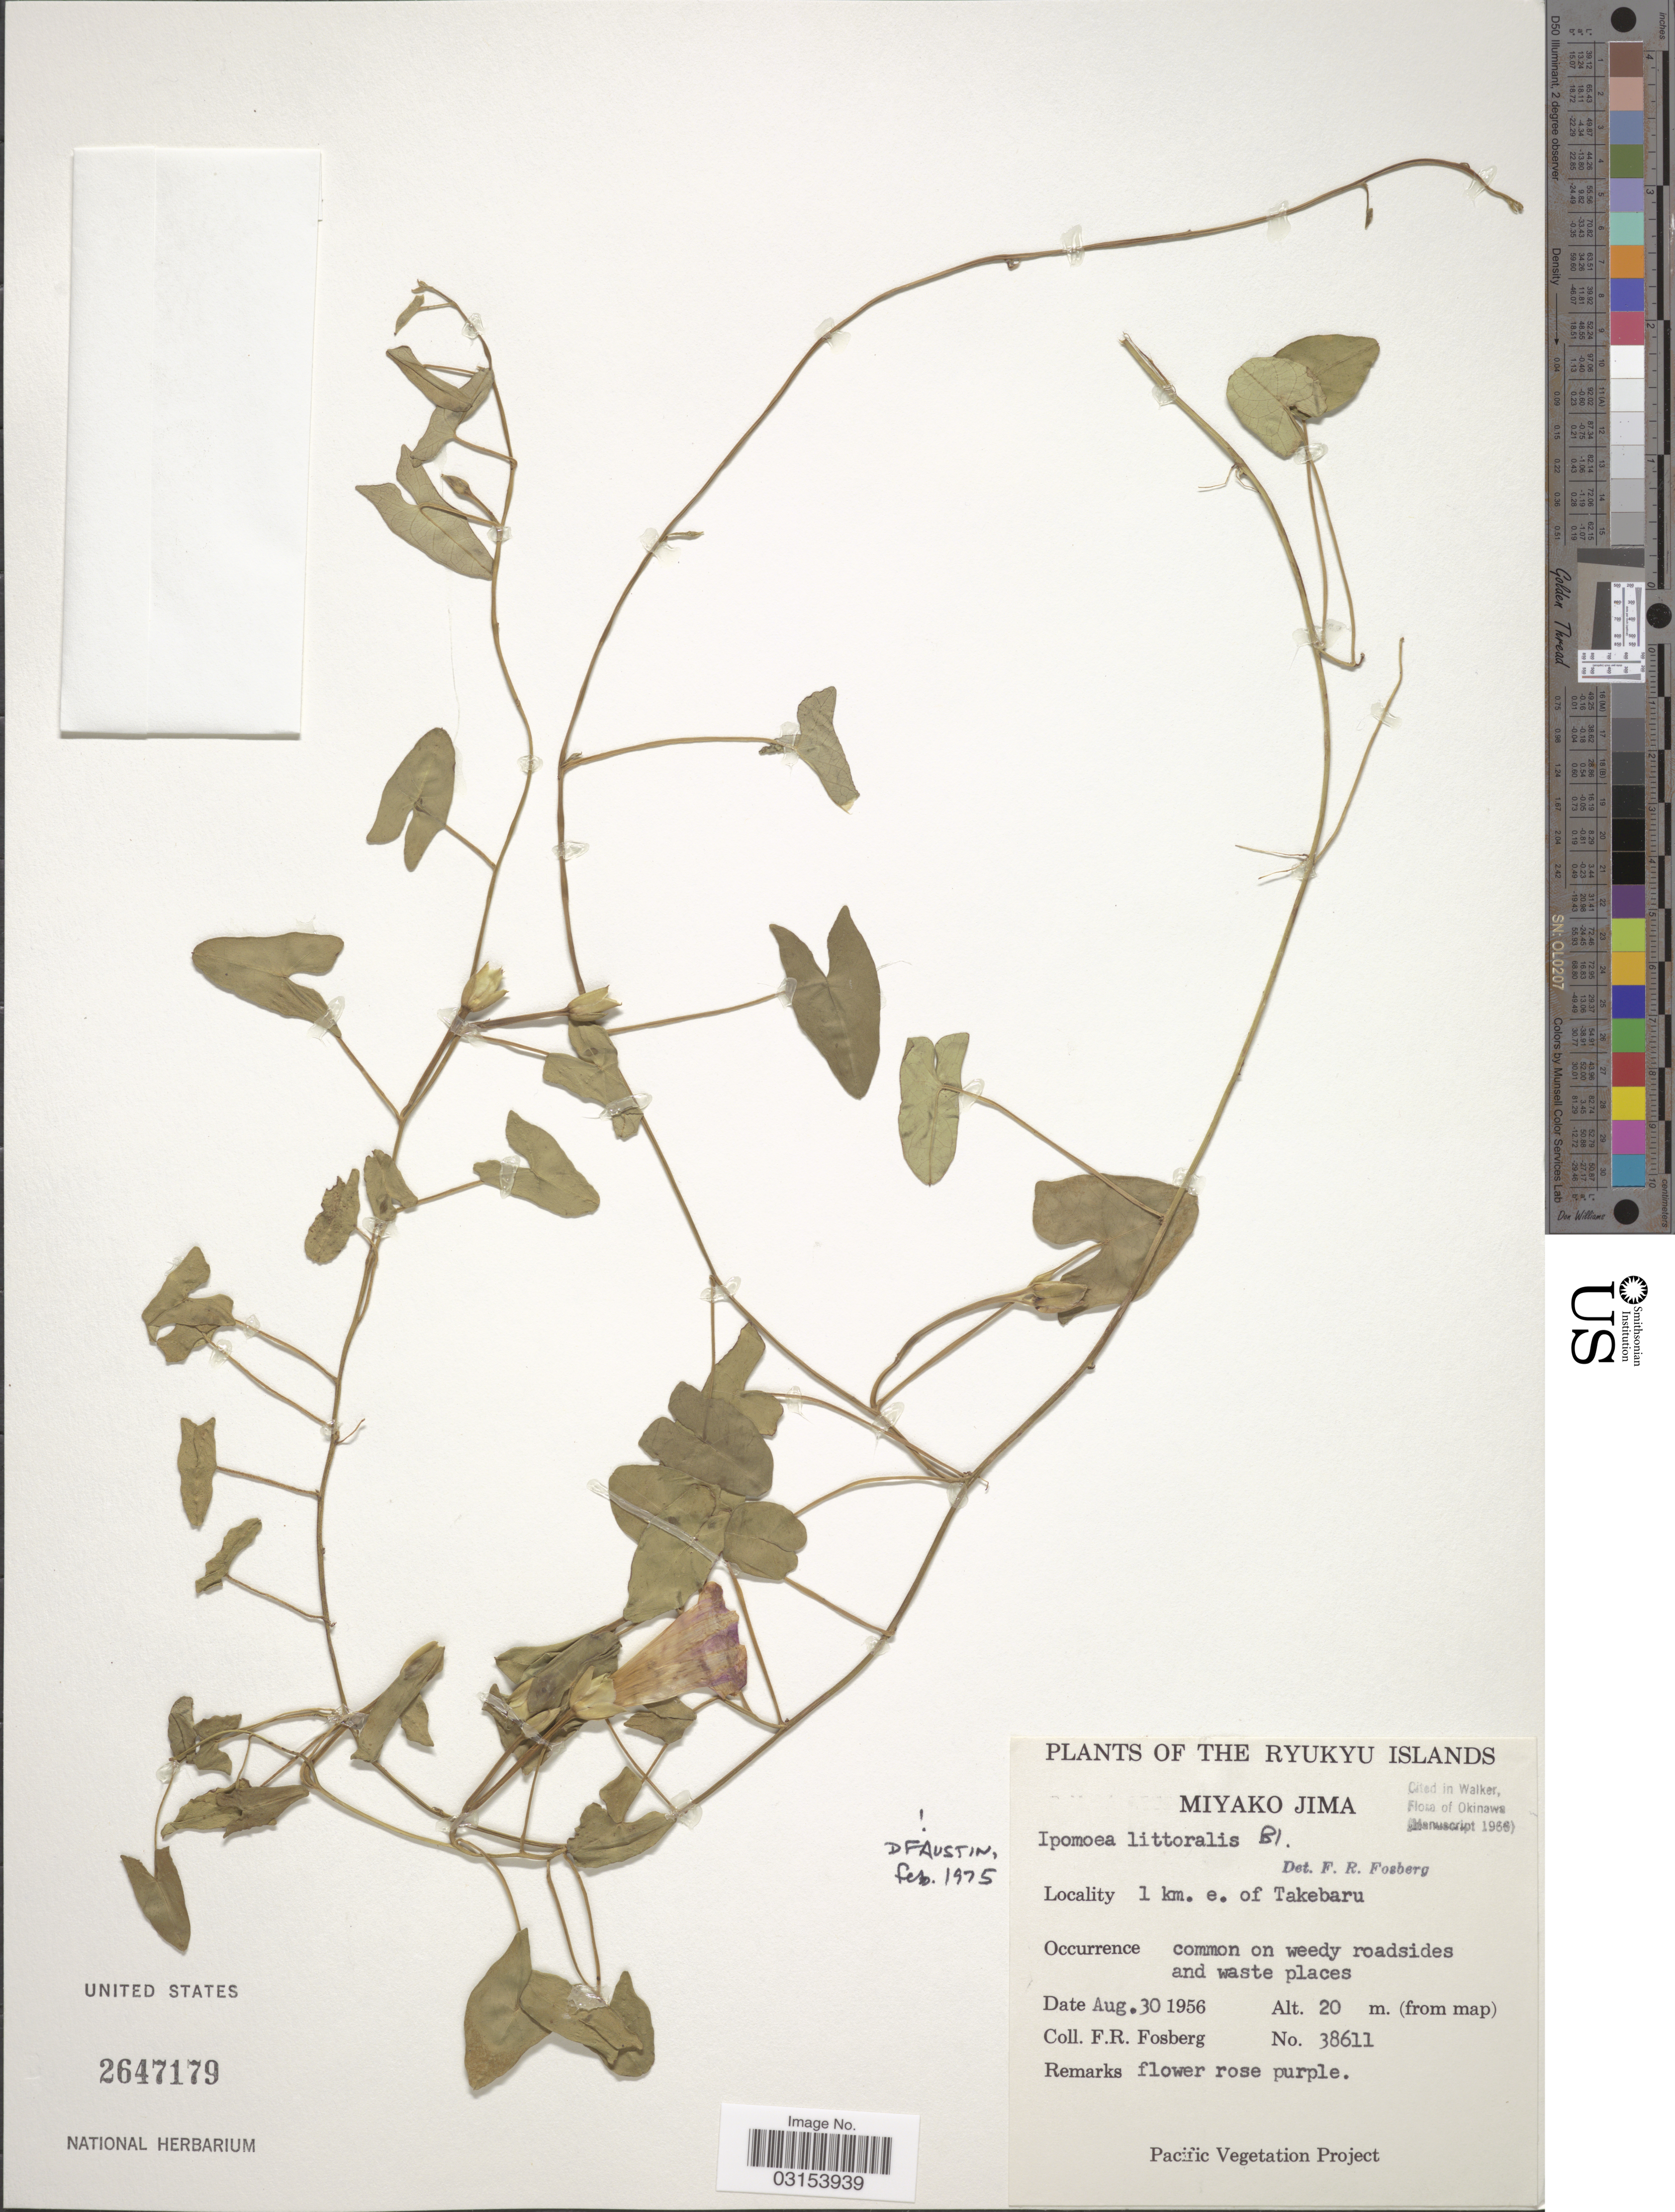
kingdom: Plantae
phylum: Tracheophyta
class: Magnoliopsida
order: Solanales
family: Convolvulaceae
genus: Ipomoea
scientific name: Ipomoea littoralis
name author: Blume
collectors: F. R. Fosberg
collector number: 38611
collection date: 1956-08-30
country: Japan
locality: Ryukyu Islands. Miyako Jima. 1 km. e. of Takebaru.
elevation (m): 20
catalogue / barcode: US 2647179